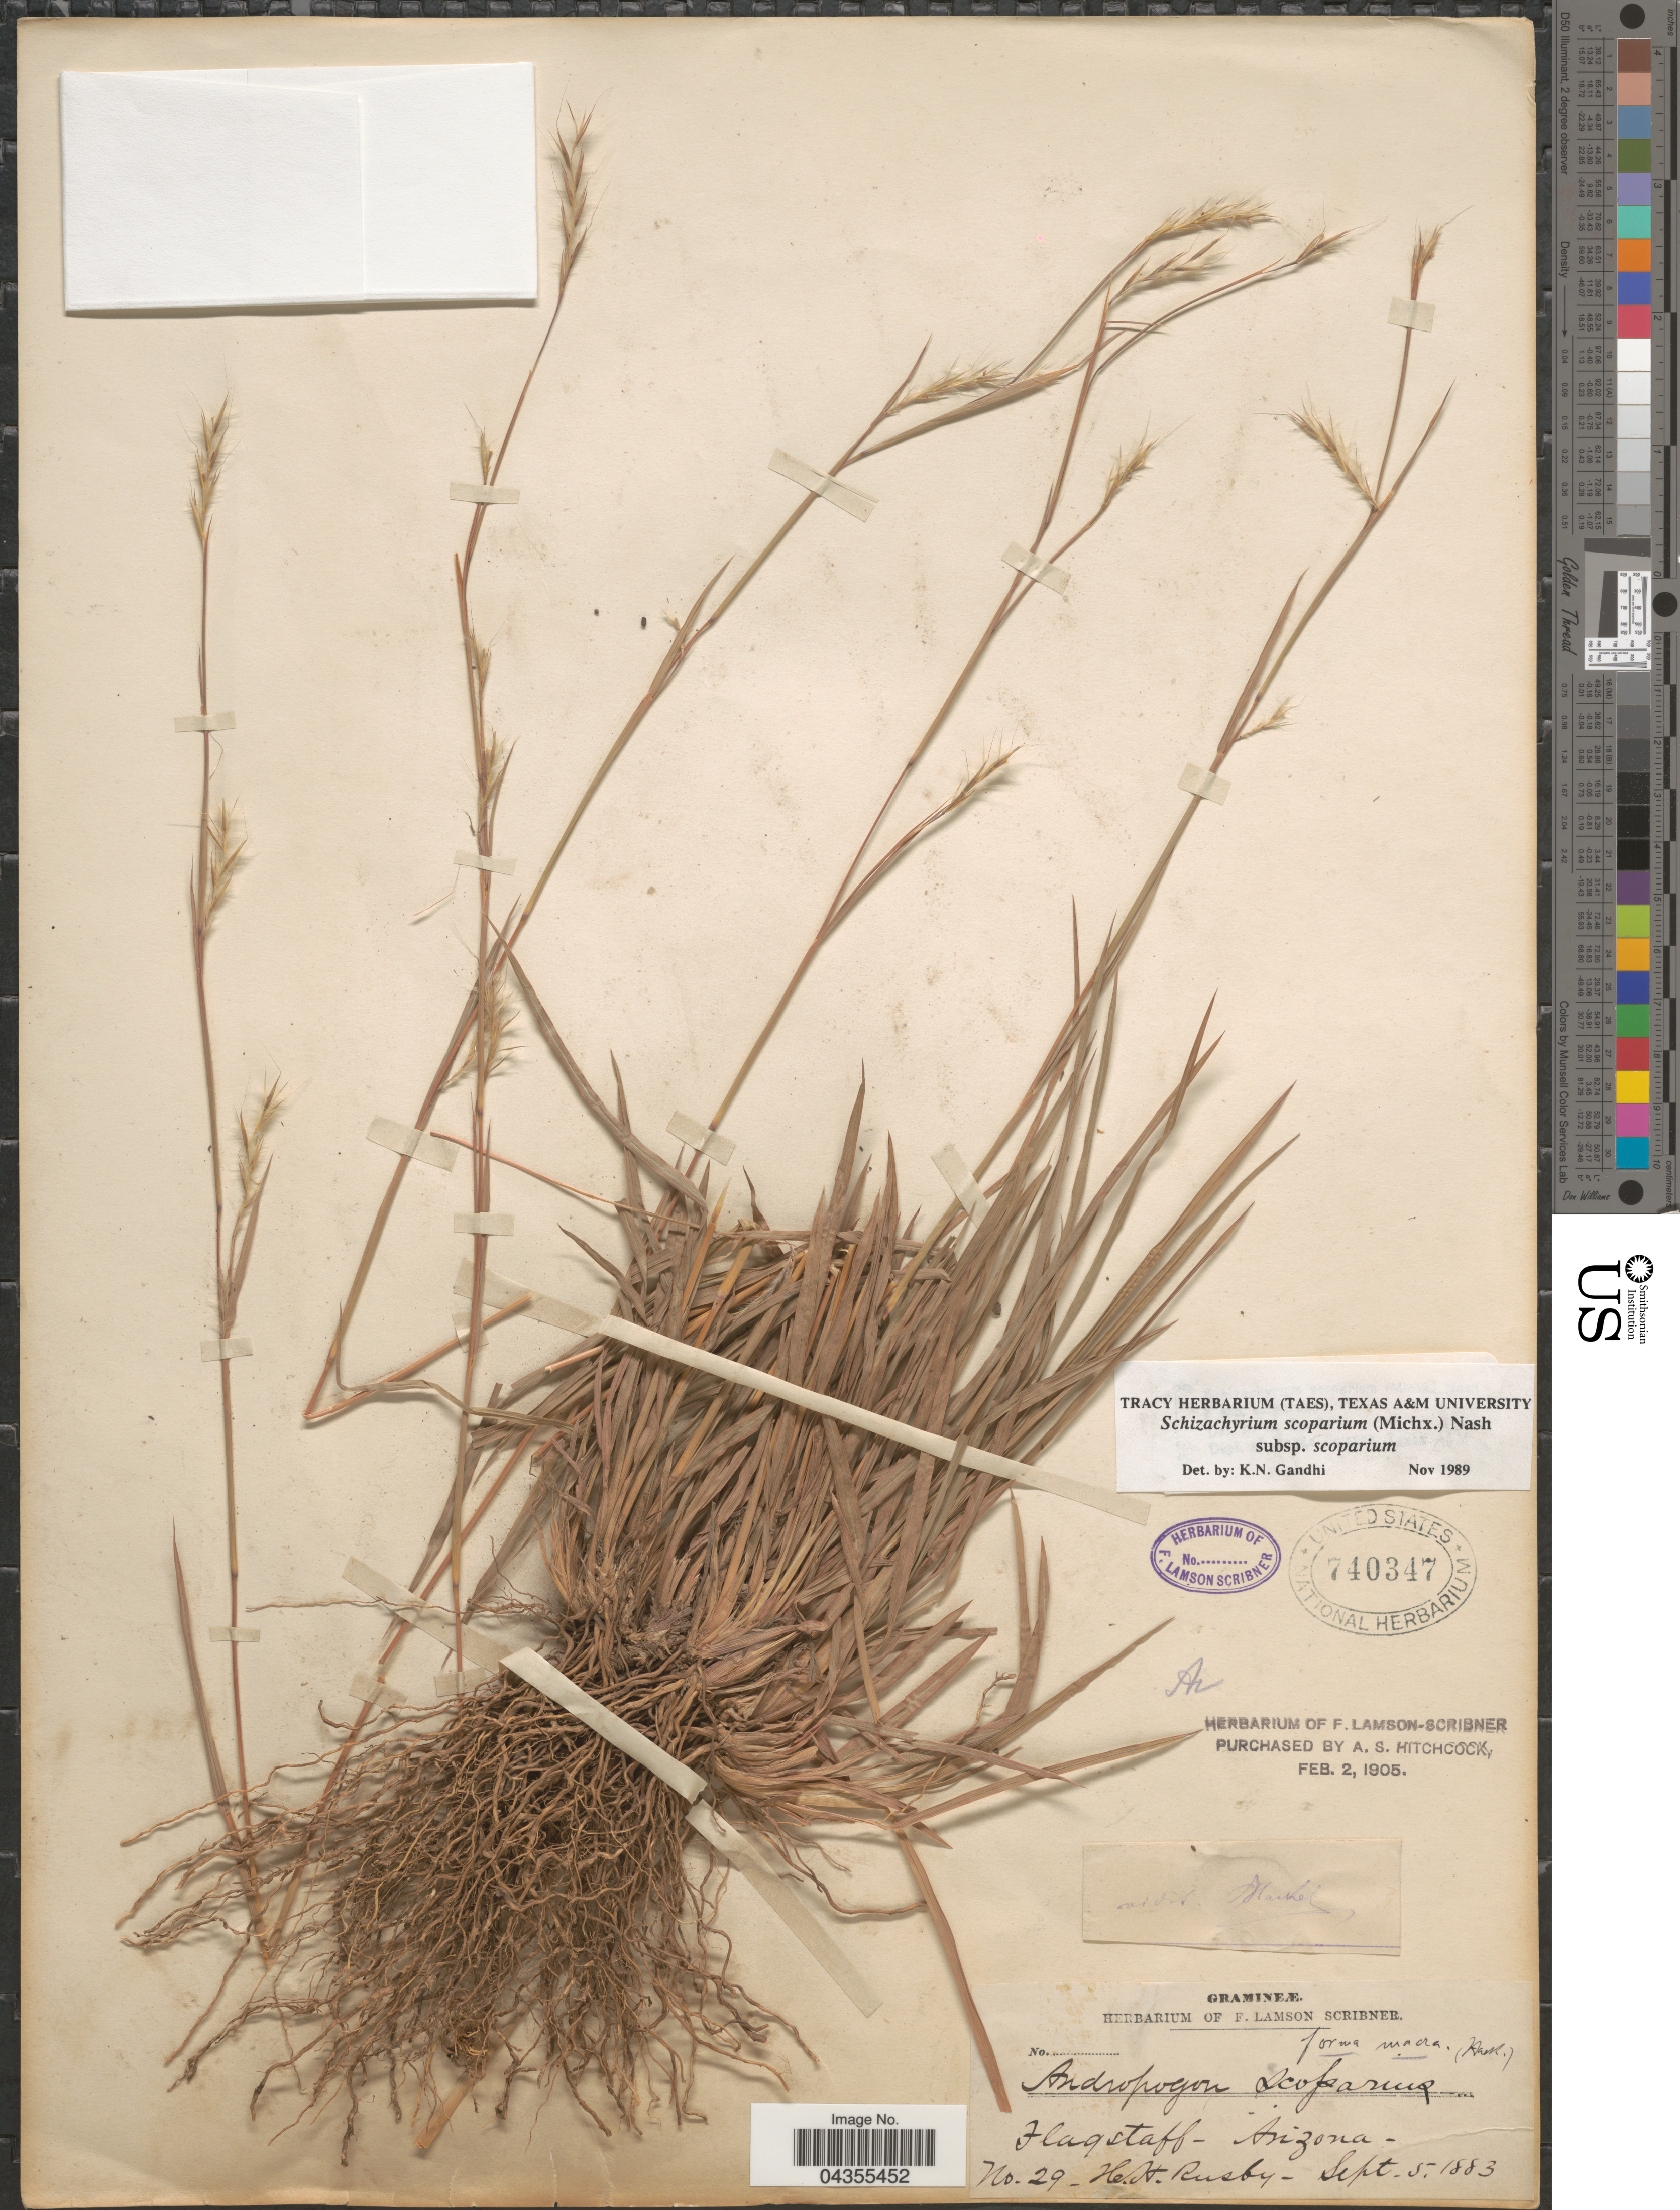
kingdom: Plantae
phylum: Tracheophyta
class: Liliopsida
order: Poales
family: Poaceae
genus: Schizachyrium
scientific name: Schizachyrium scoparium var. scoparium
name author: (Michx.) Nash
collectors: H. H. Rusby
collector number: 29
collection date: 1883-09-05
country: United States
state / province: Arizona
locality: Flagstaff.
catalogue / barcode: US 740347